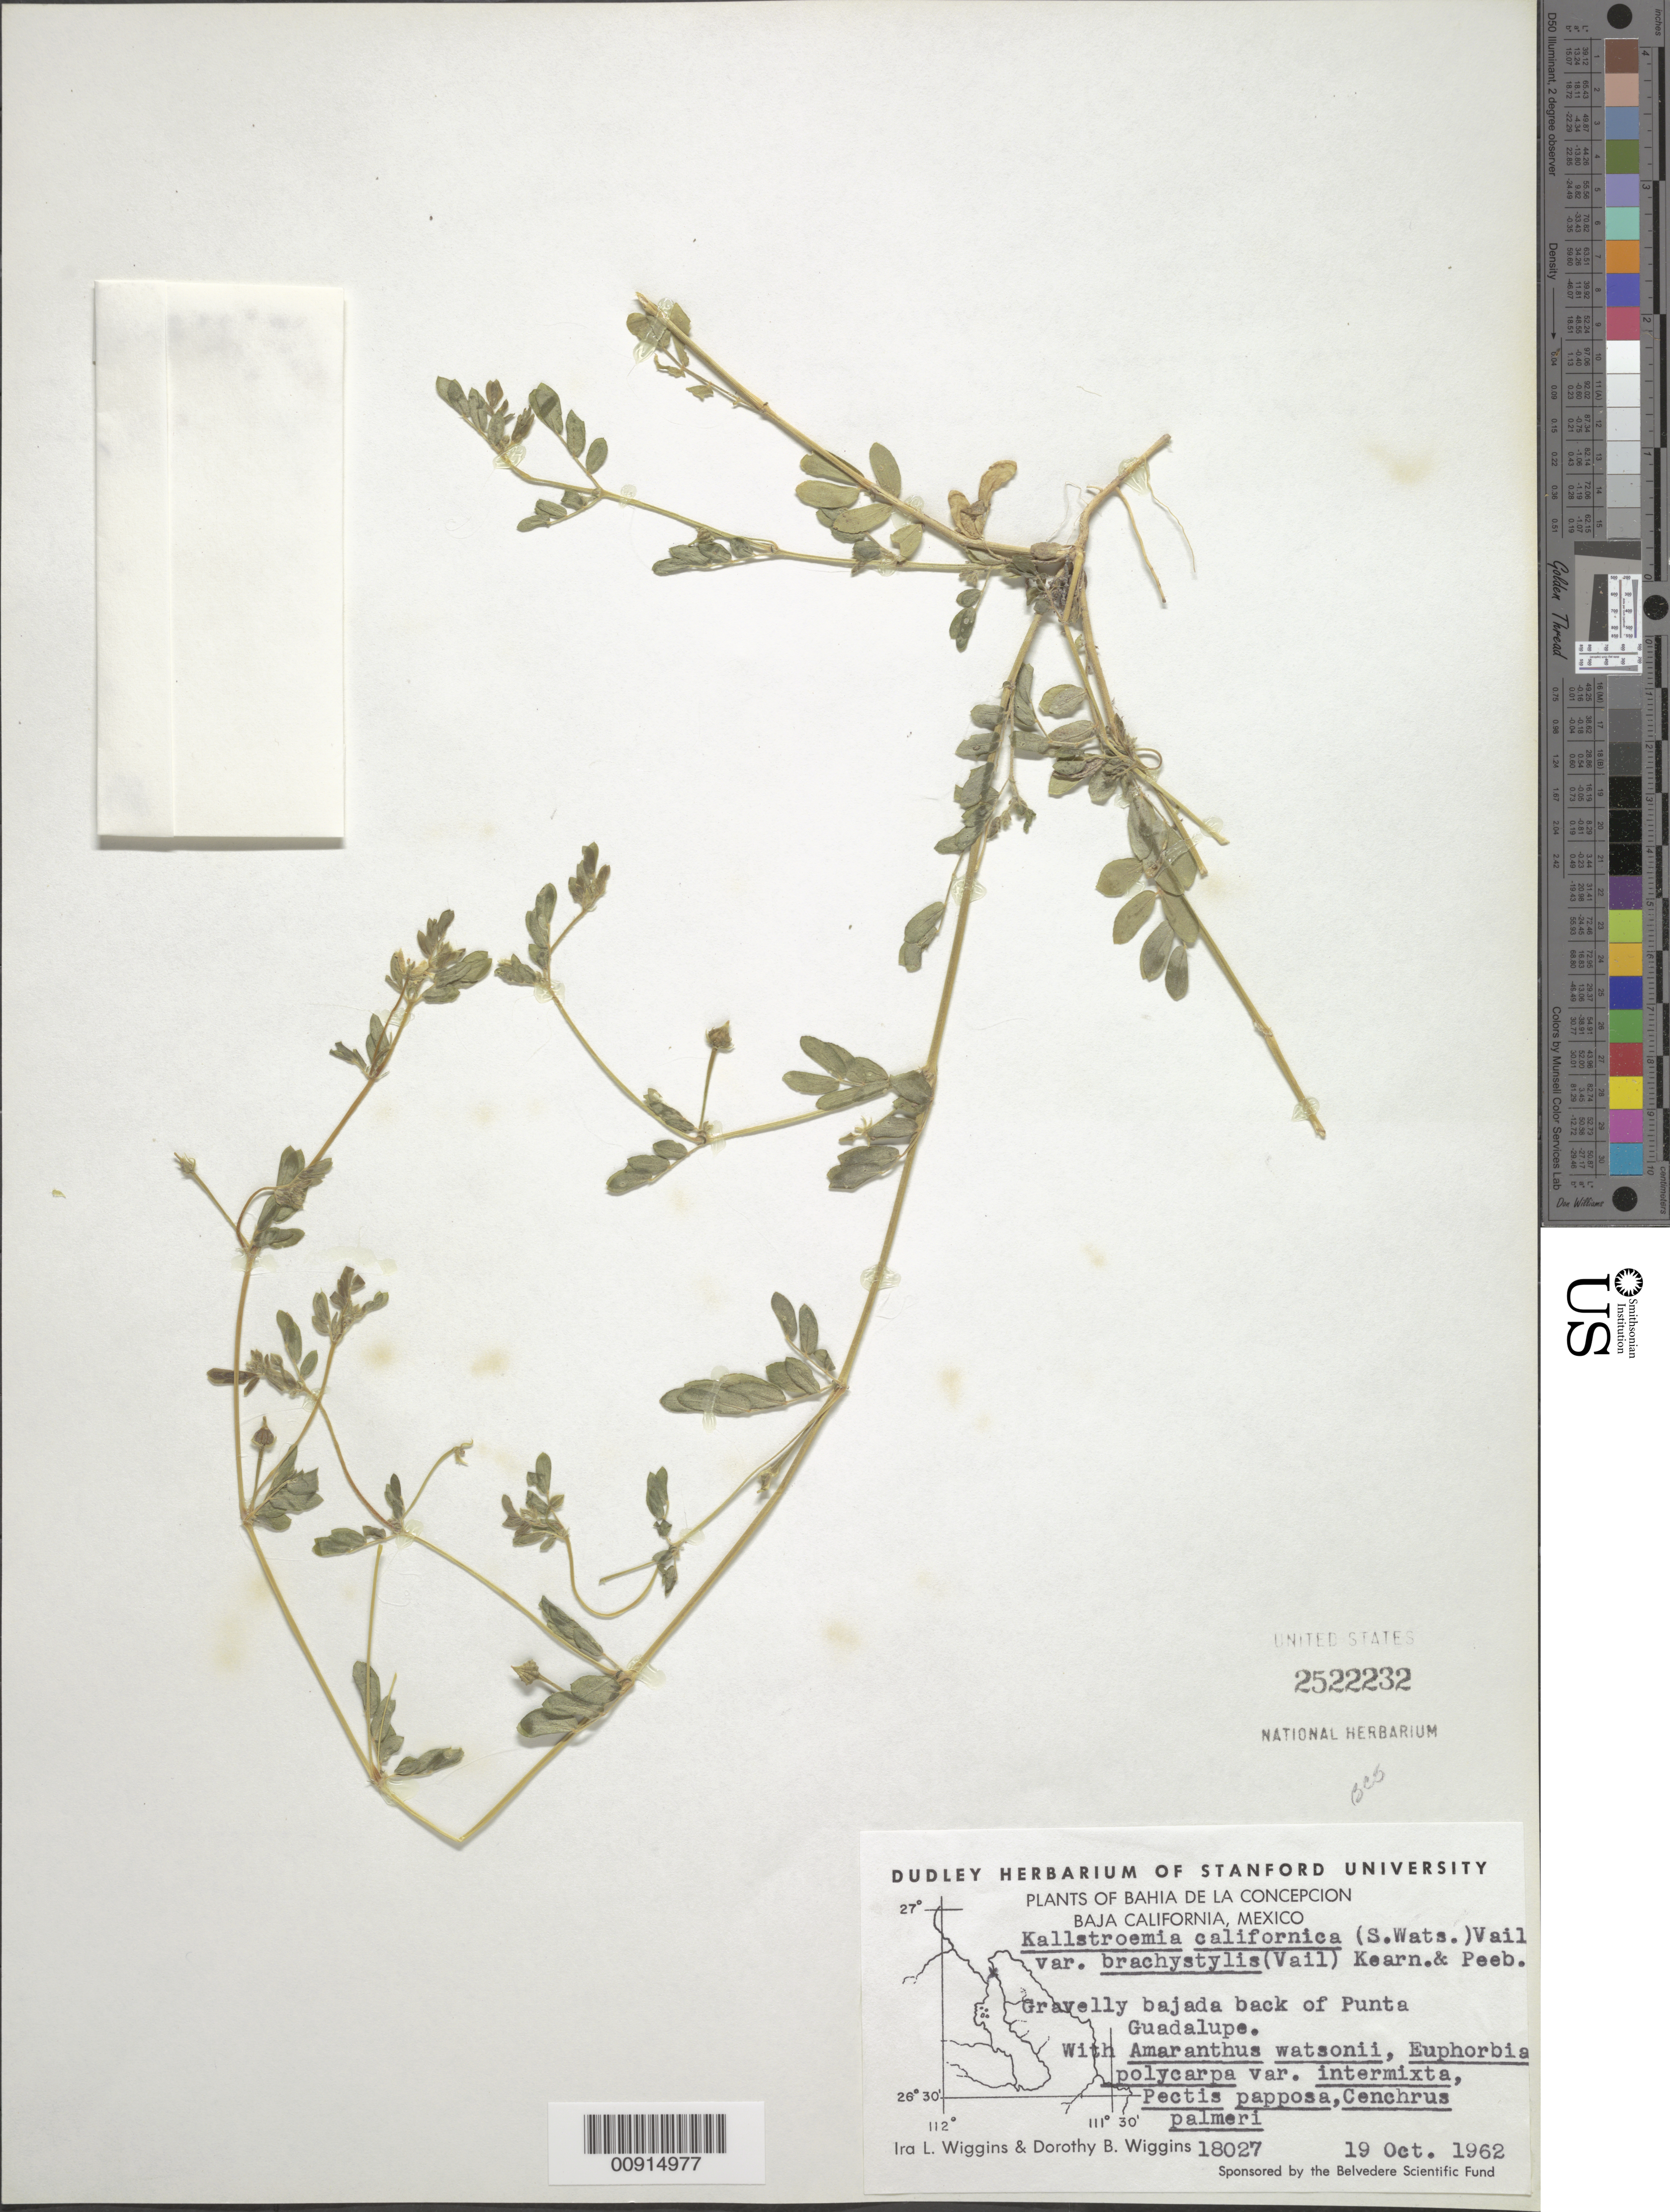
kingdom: Plantae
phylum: Tracheophyta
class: Magnoliopsida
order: Zygophyllales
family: Zygophyllaceae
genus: Kallstroemia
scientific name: Kallstroemia californica var. brachystylis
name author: (Vail) Kearney & Peebles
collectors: I. L. Wiggins & D. B. Wiggins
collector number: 18027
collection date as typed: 19 Oct 1962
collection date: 1962-10-19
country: Mexico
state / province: Baja California Sur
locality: Gravelly bajada back of Punta Guadalupe. Bahía de la Concepción, Baja California.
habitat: Gravelly bajada. With Amaranthus watsonii, Euphorbia polycarpa var. intermixta, Pectis papposa, Cenchrus palmeri.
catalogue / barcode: US 2522232